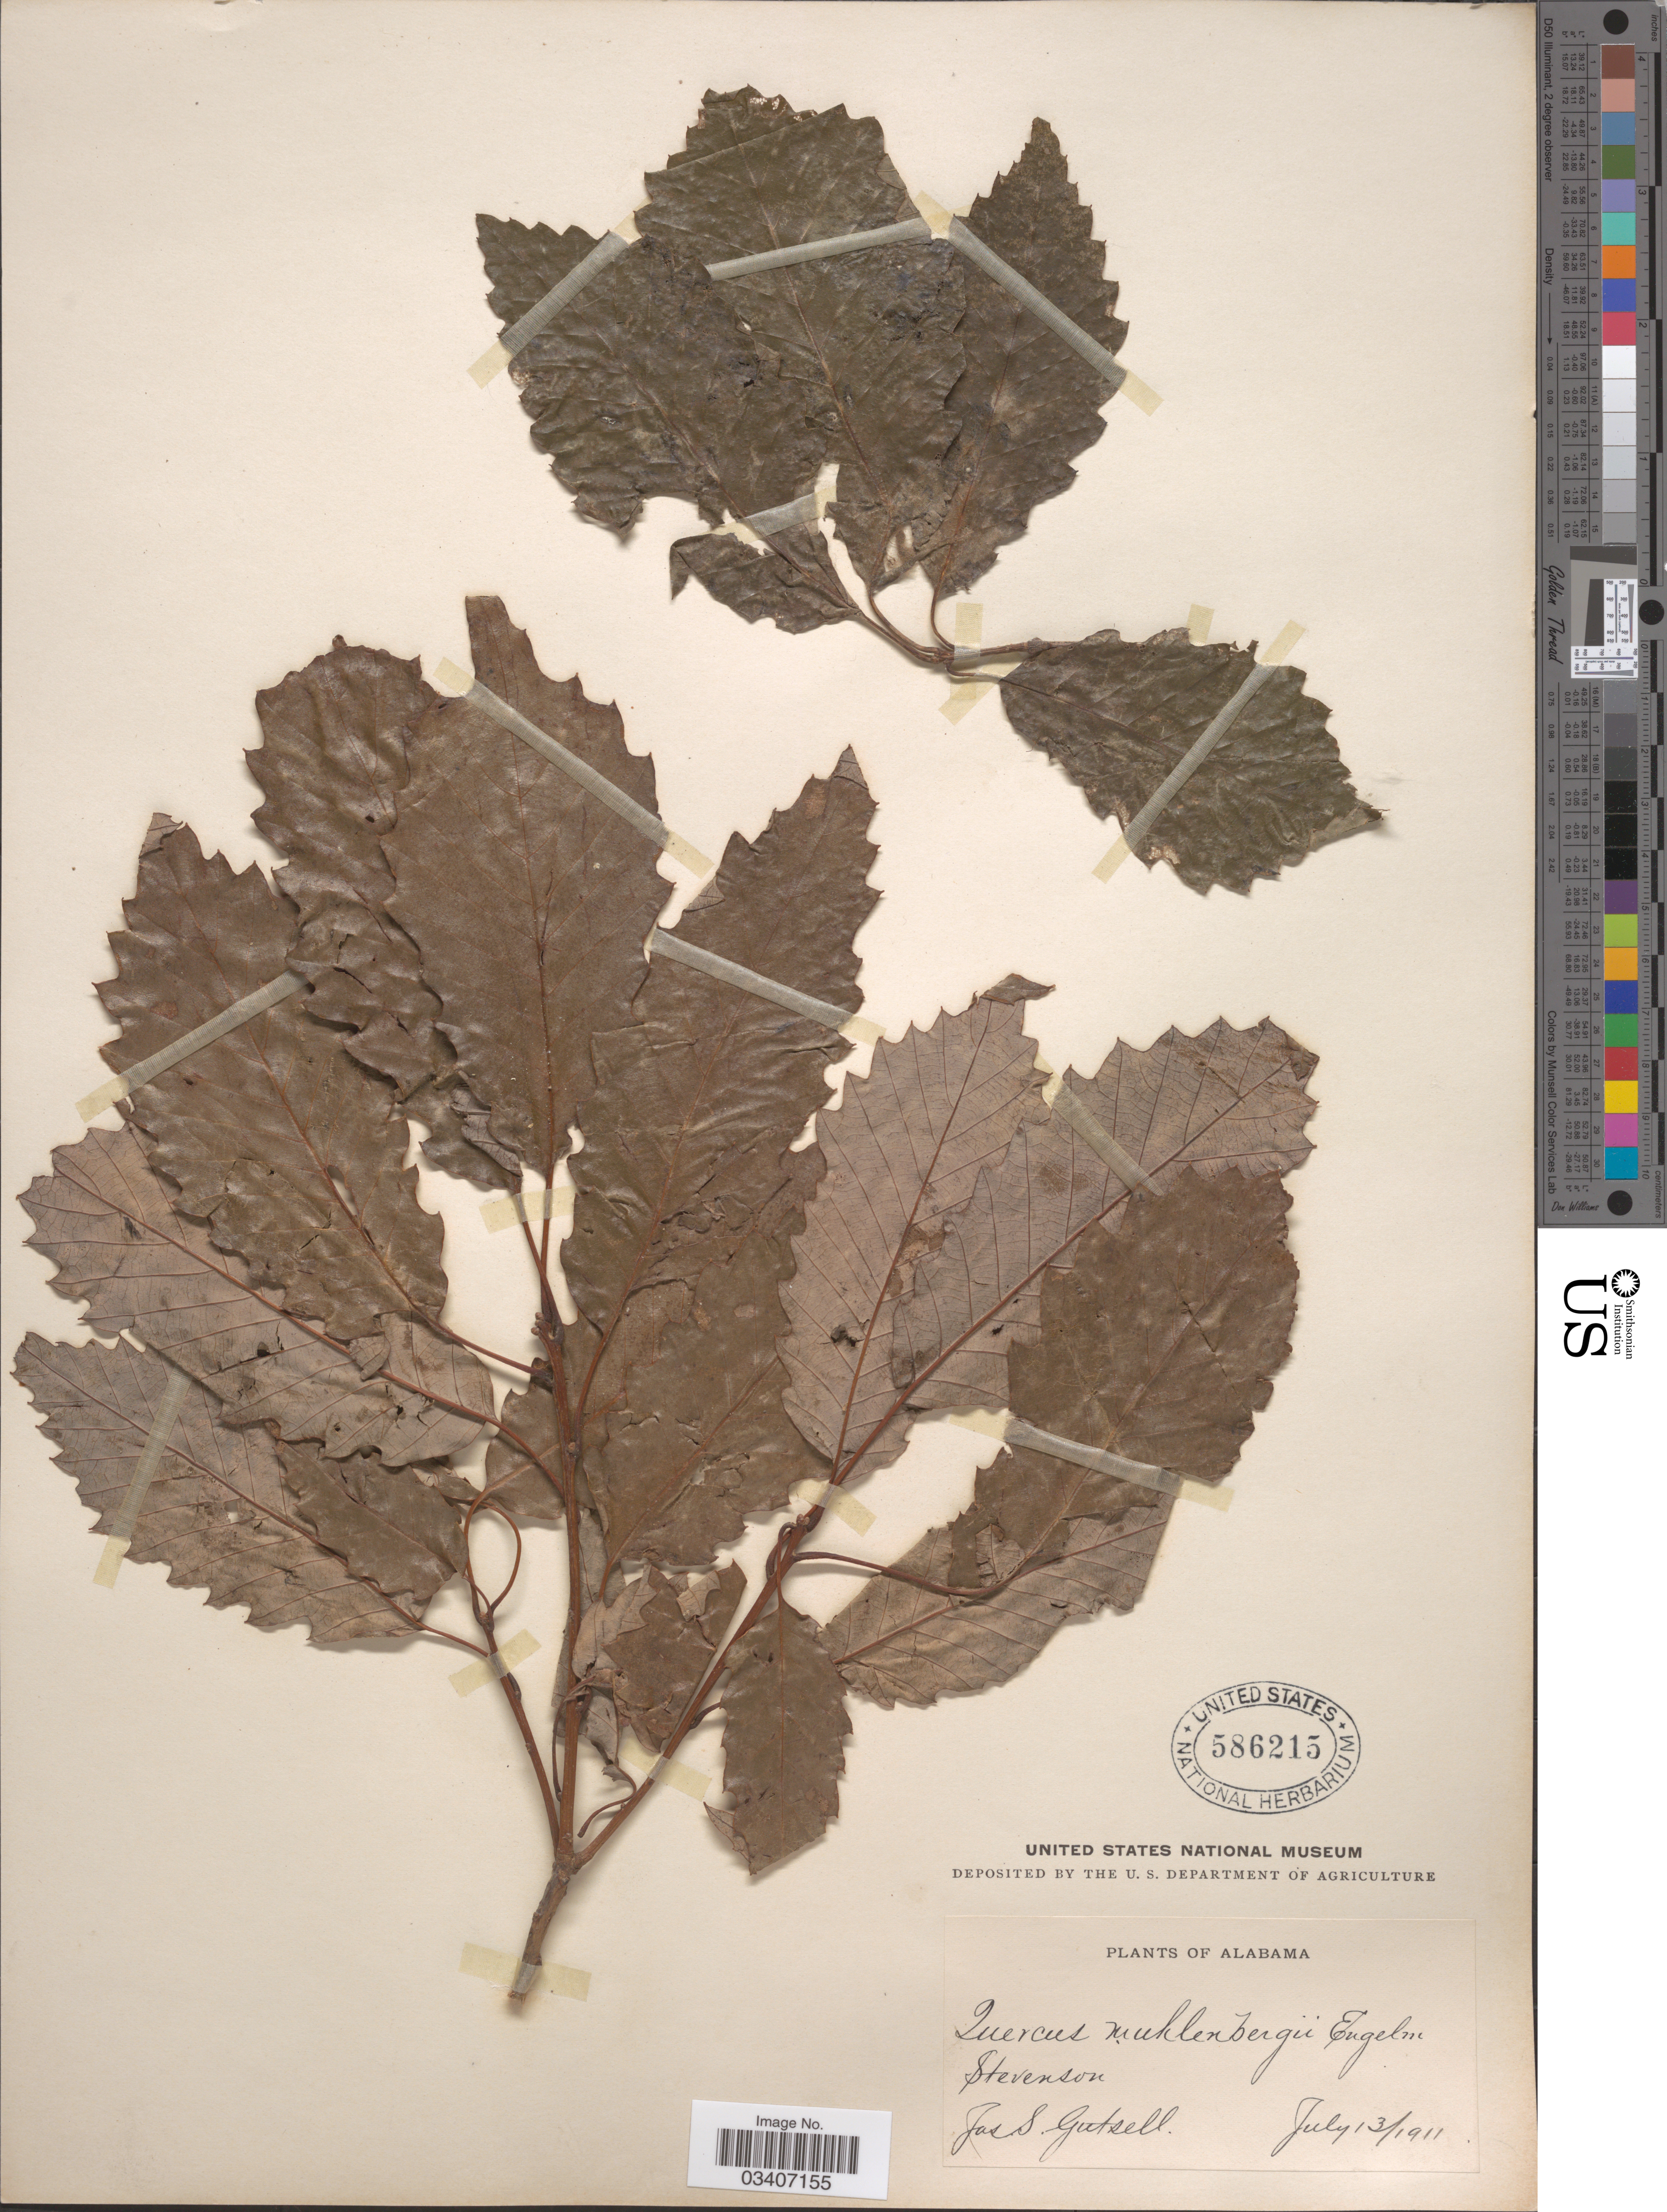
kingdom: Plantae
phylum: Tracheophyta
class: Magnoliopsida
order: Fagales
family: Fagaceae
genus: Quercus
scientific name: Quercus muehlenbergii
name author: Engelm.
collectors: J. Gutsell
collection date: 1911-07-13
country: United States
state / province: Alabama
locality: Stevenson.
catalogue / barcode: US 586215